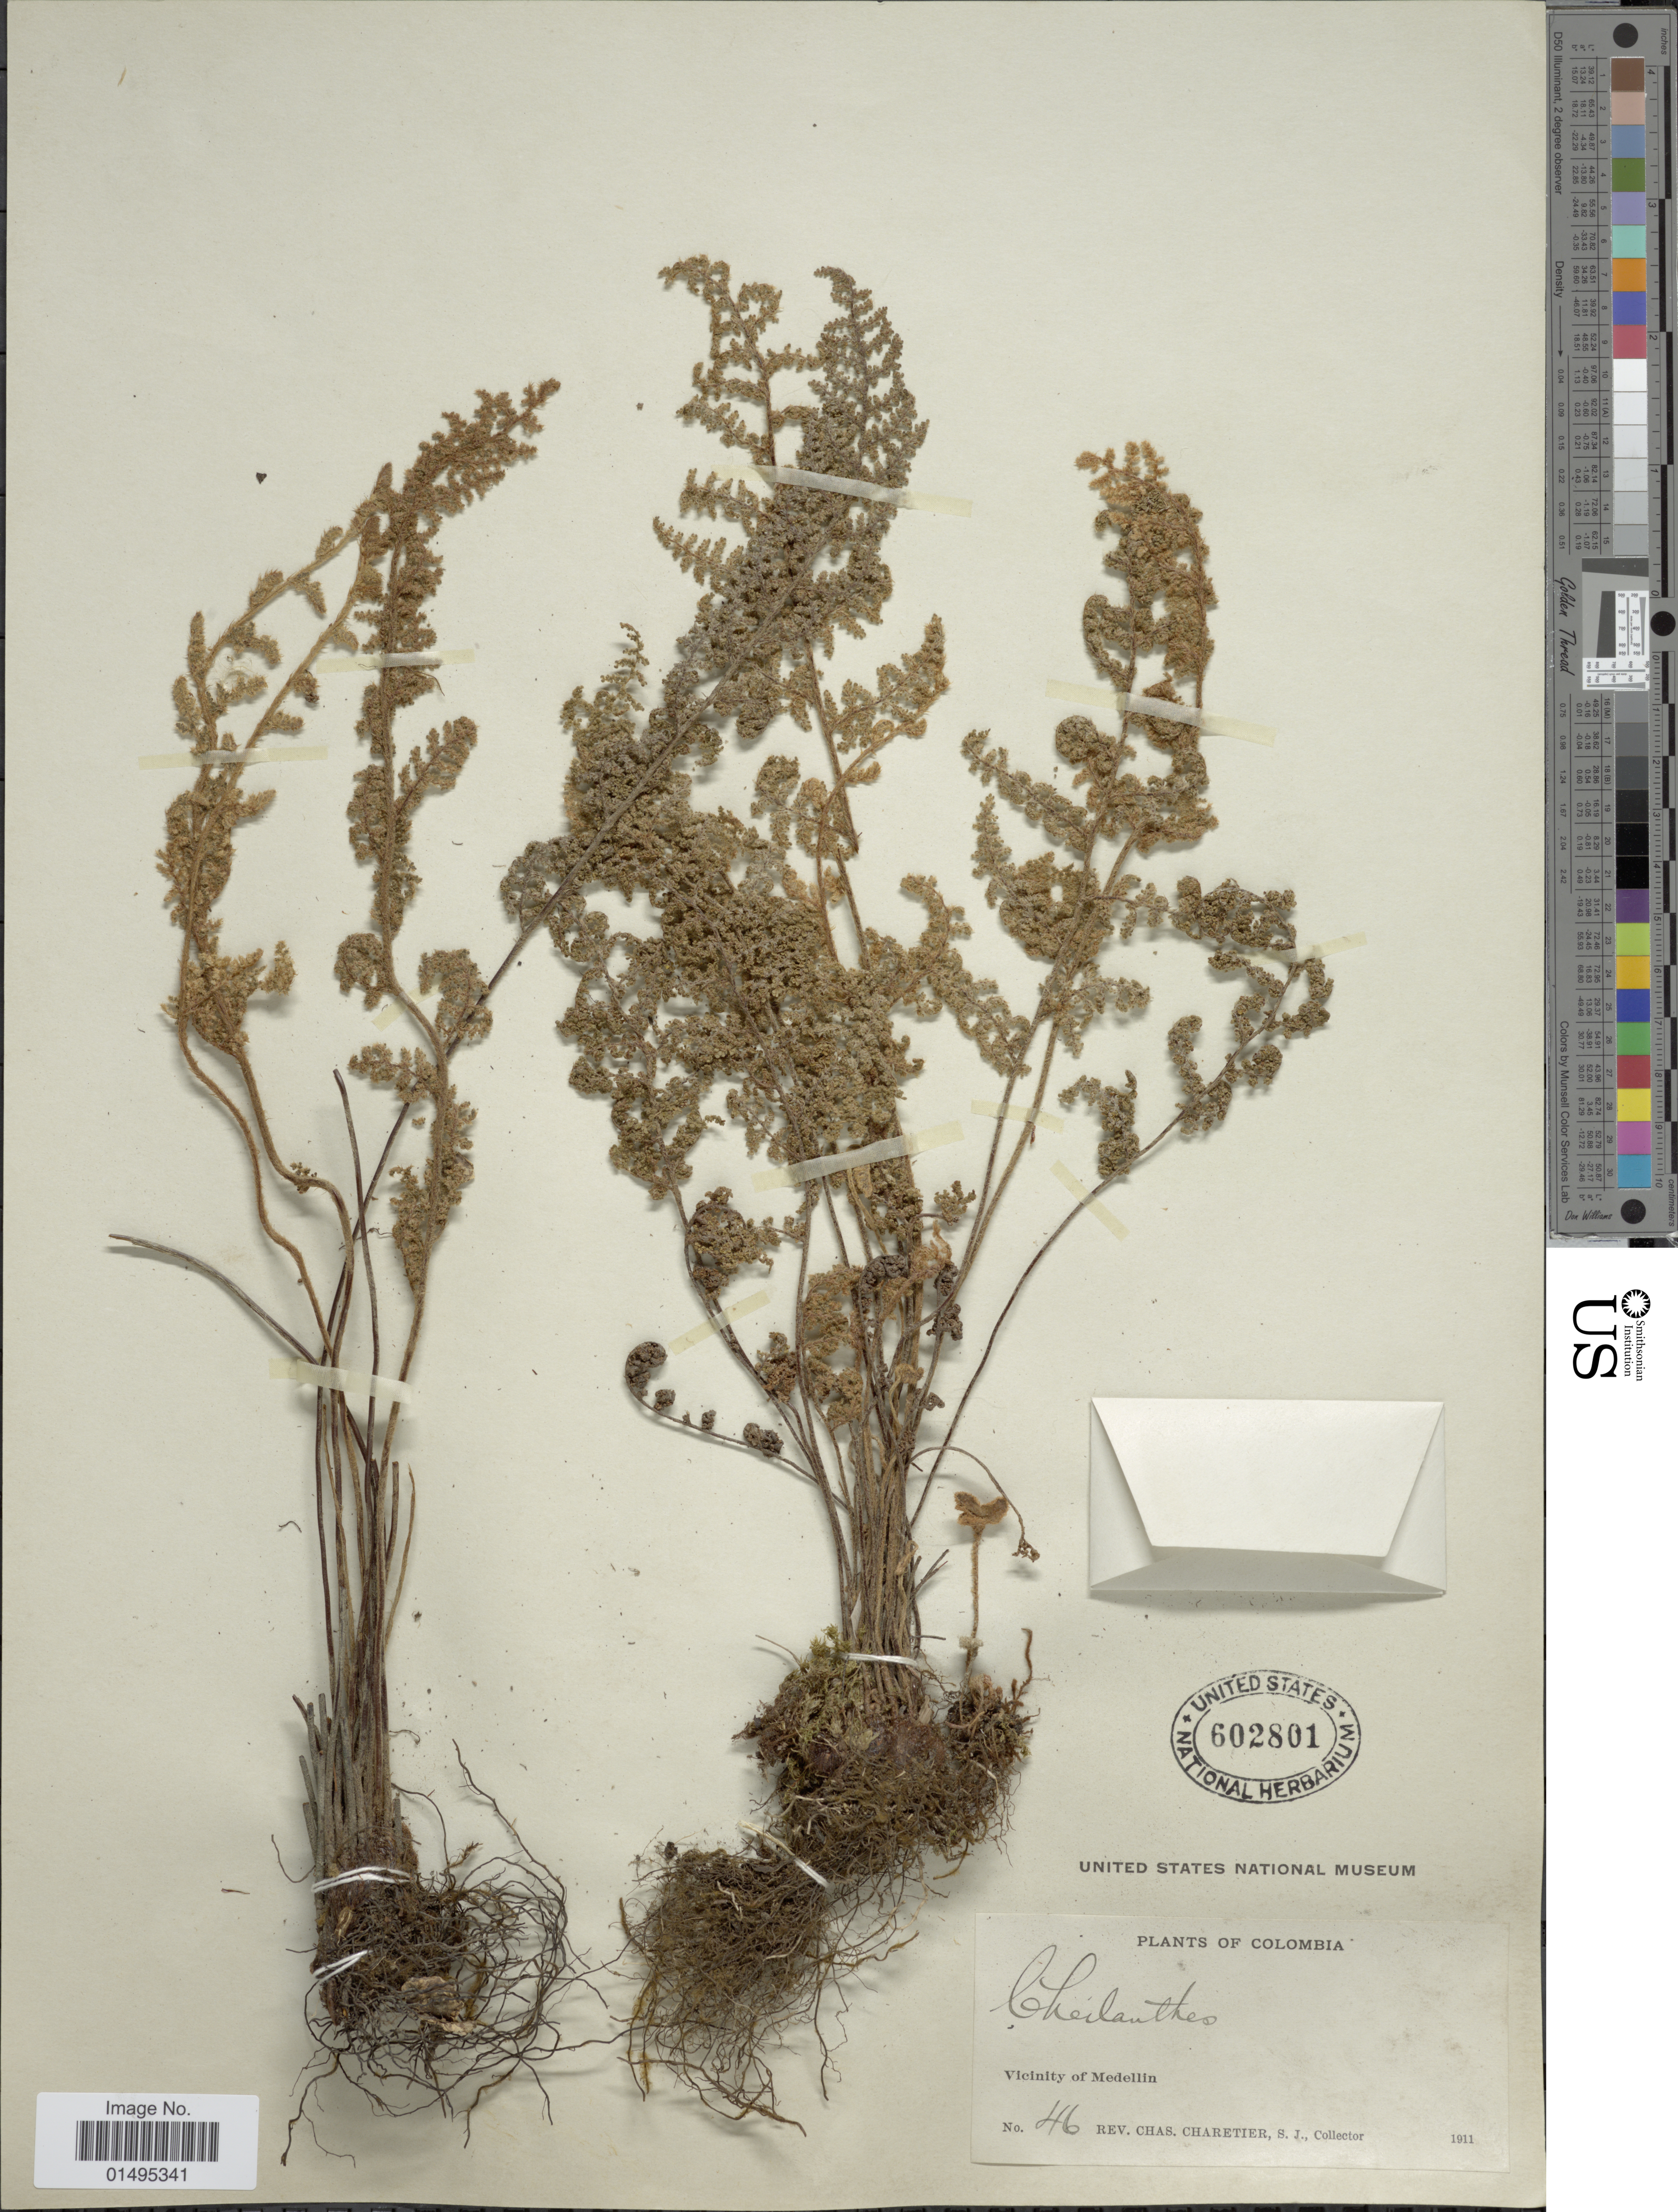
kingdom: Plantae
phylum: Tracheophyta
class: Polypodiopsida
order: Polypodiales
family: Pteridaceae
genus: Myriopteris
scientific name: Myriopteris myriophylla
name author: (Desv.) J. Sm.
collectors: C. Charetier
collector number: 46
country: Colombia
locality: Colombia, Vicinity of Medellin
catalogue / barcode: US 602801